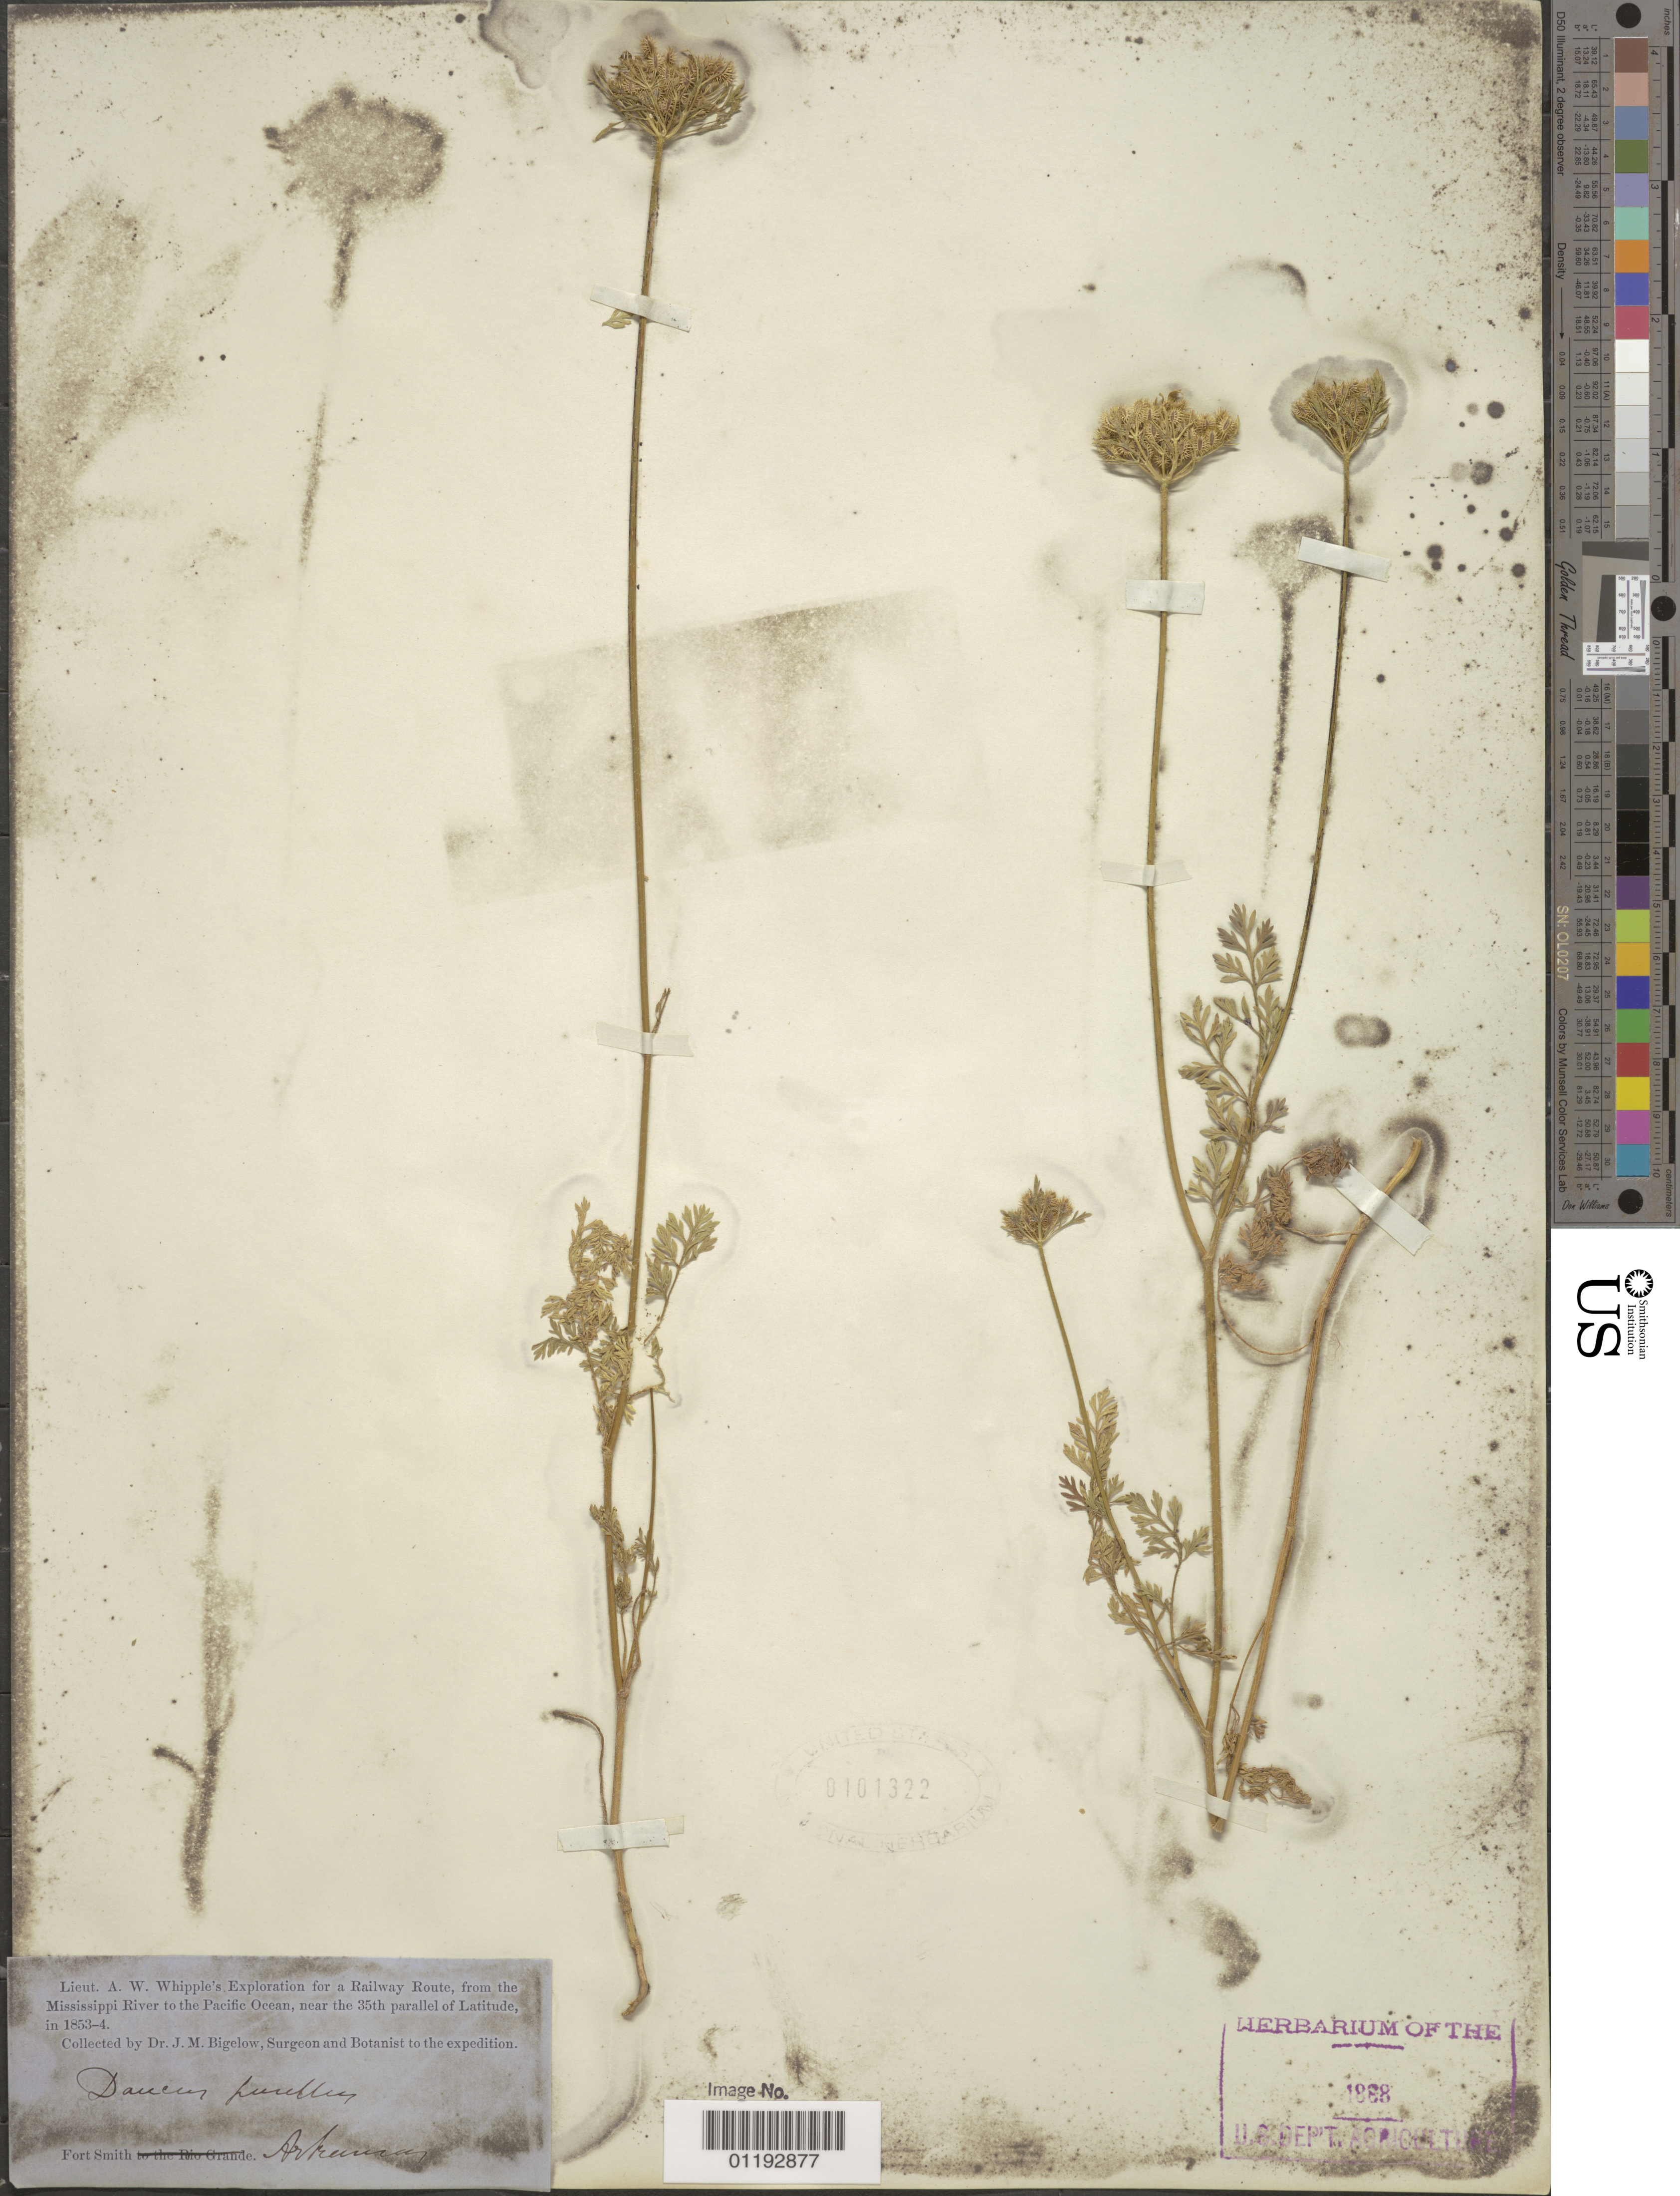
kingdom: Plantae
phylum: Tracheophyta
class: Magnoliopsida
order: Apiales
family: Apiaceae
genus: Daucus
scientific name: Daucus pusillus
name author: Michx.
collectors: J. M. Bigelow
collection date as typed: ---1853 to -- --- 1854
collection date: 1853/1854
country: United States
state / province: Arkansas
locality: Fort Smith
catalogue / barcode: US 101322